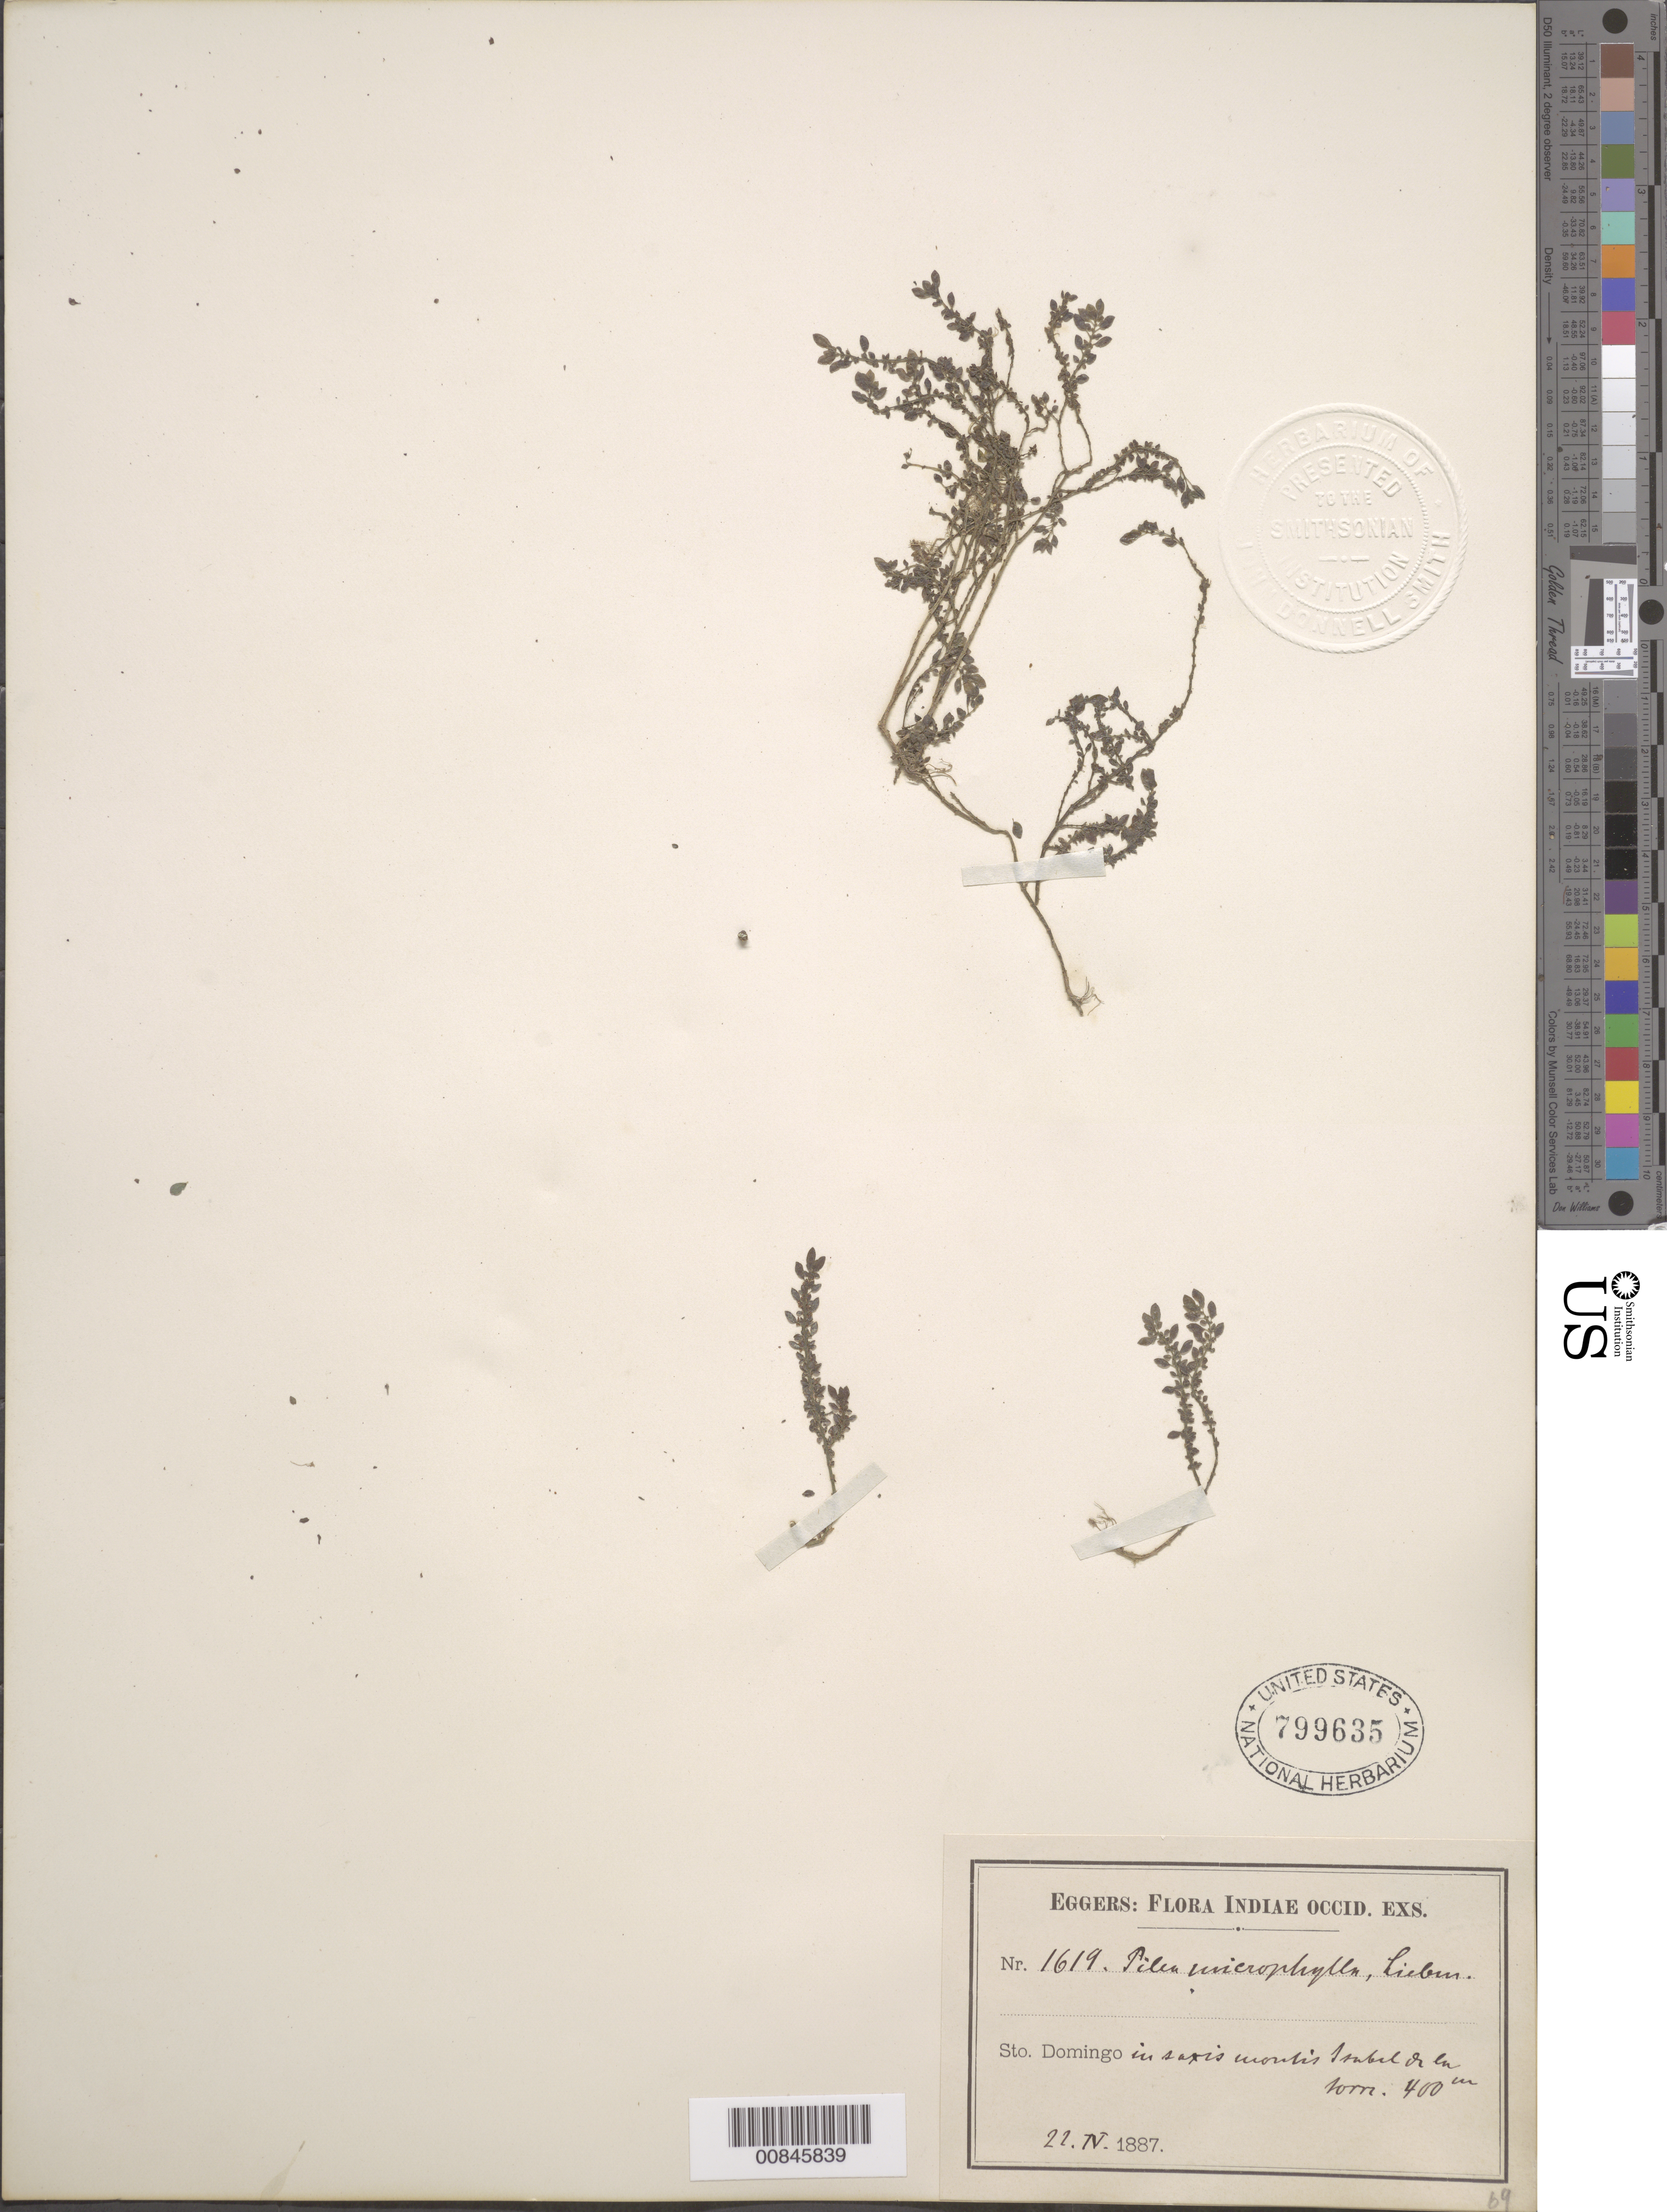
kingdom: Plantae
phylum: Tracheophyta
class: Magnoliopsida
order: Rosales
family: Urticaceae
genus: Pilea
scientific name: Pilea microphylla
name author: (L.) Liebm.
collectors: H. F. A. von Eggers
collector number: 1619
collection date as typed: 22 Apr 1887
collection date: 1887-04-22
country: Dominican Republic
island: Hispaniola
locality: Sto. Domingo.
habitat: In saxis montis Isabel or en "Torri".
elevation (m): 400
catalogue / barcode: US 799635